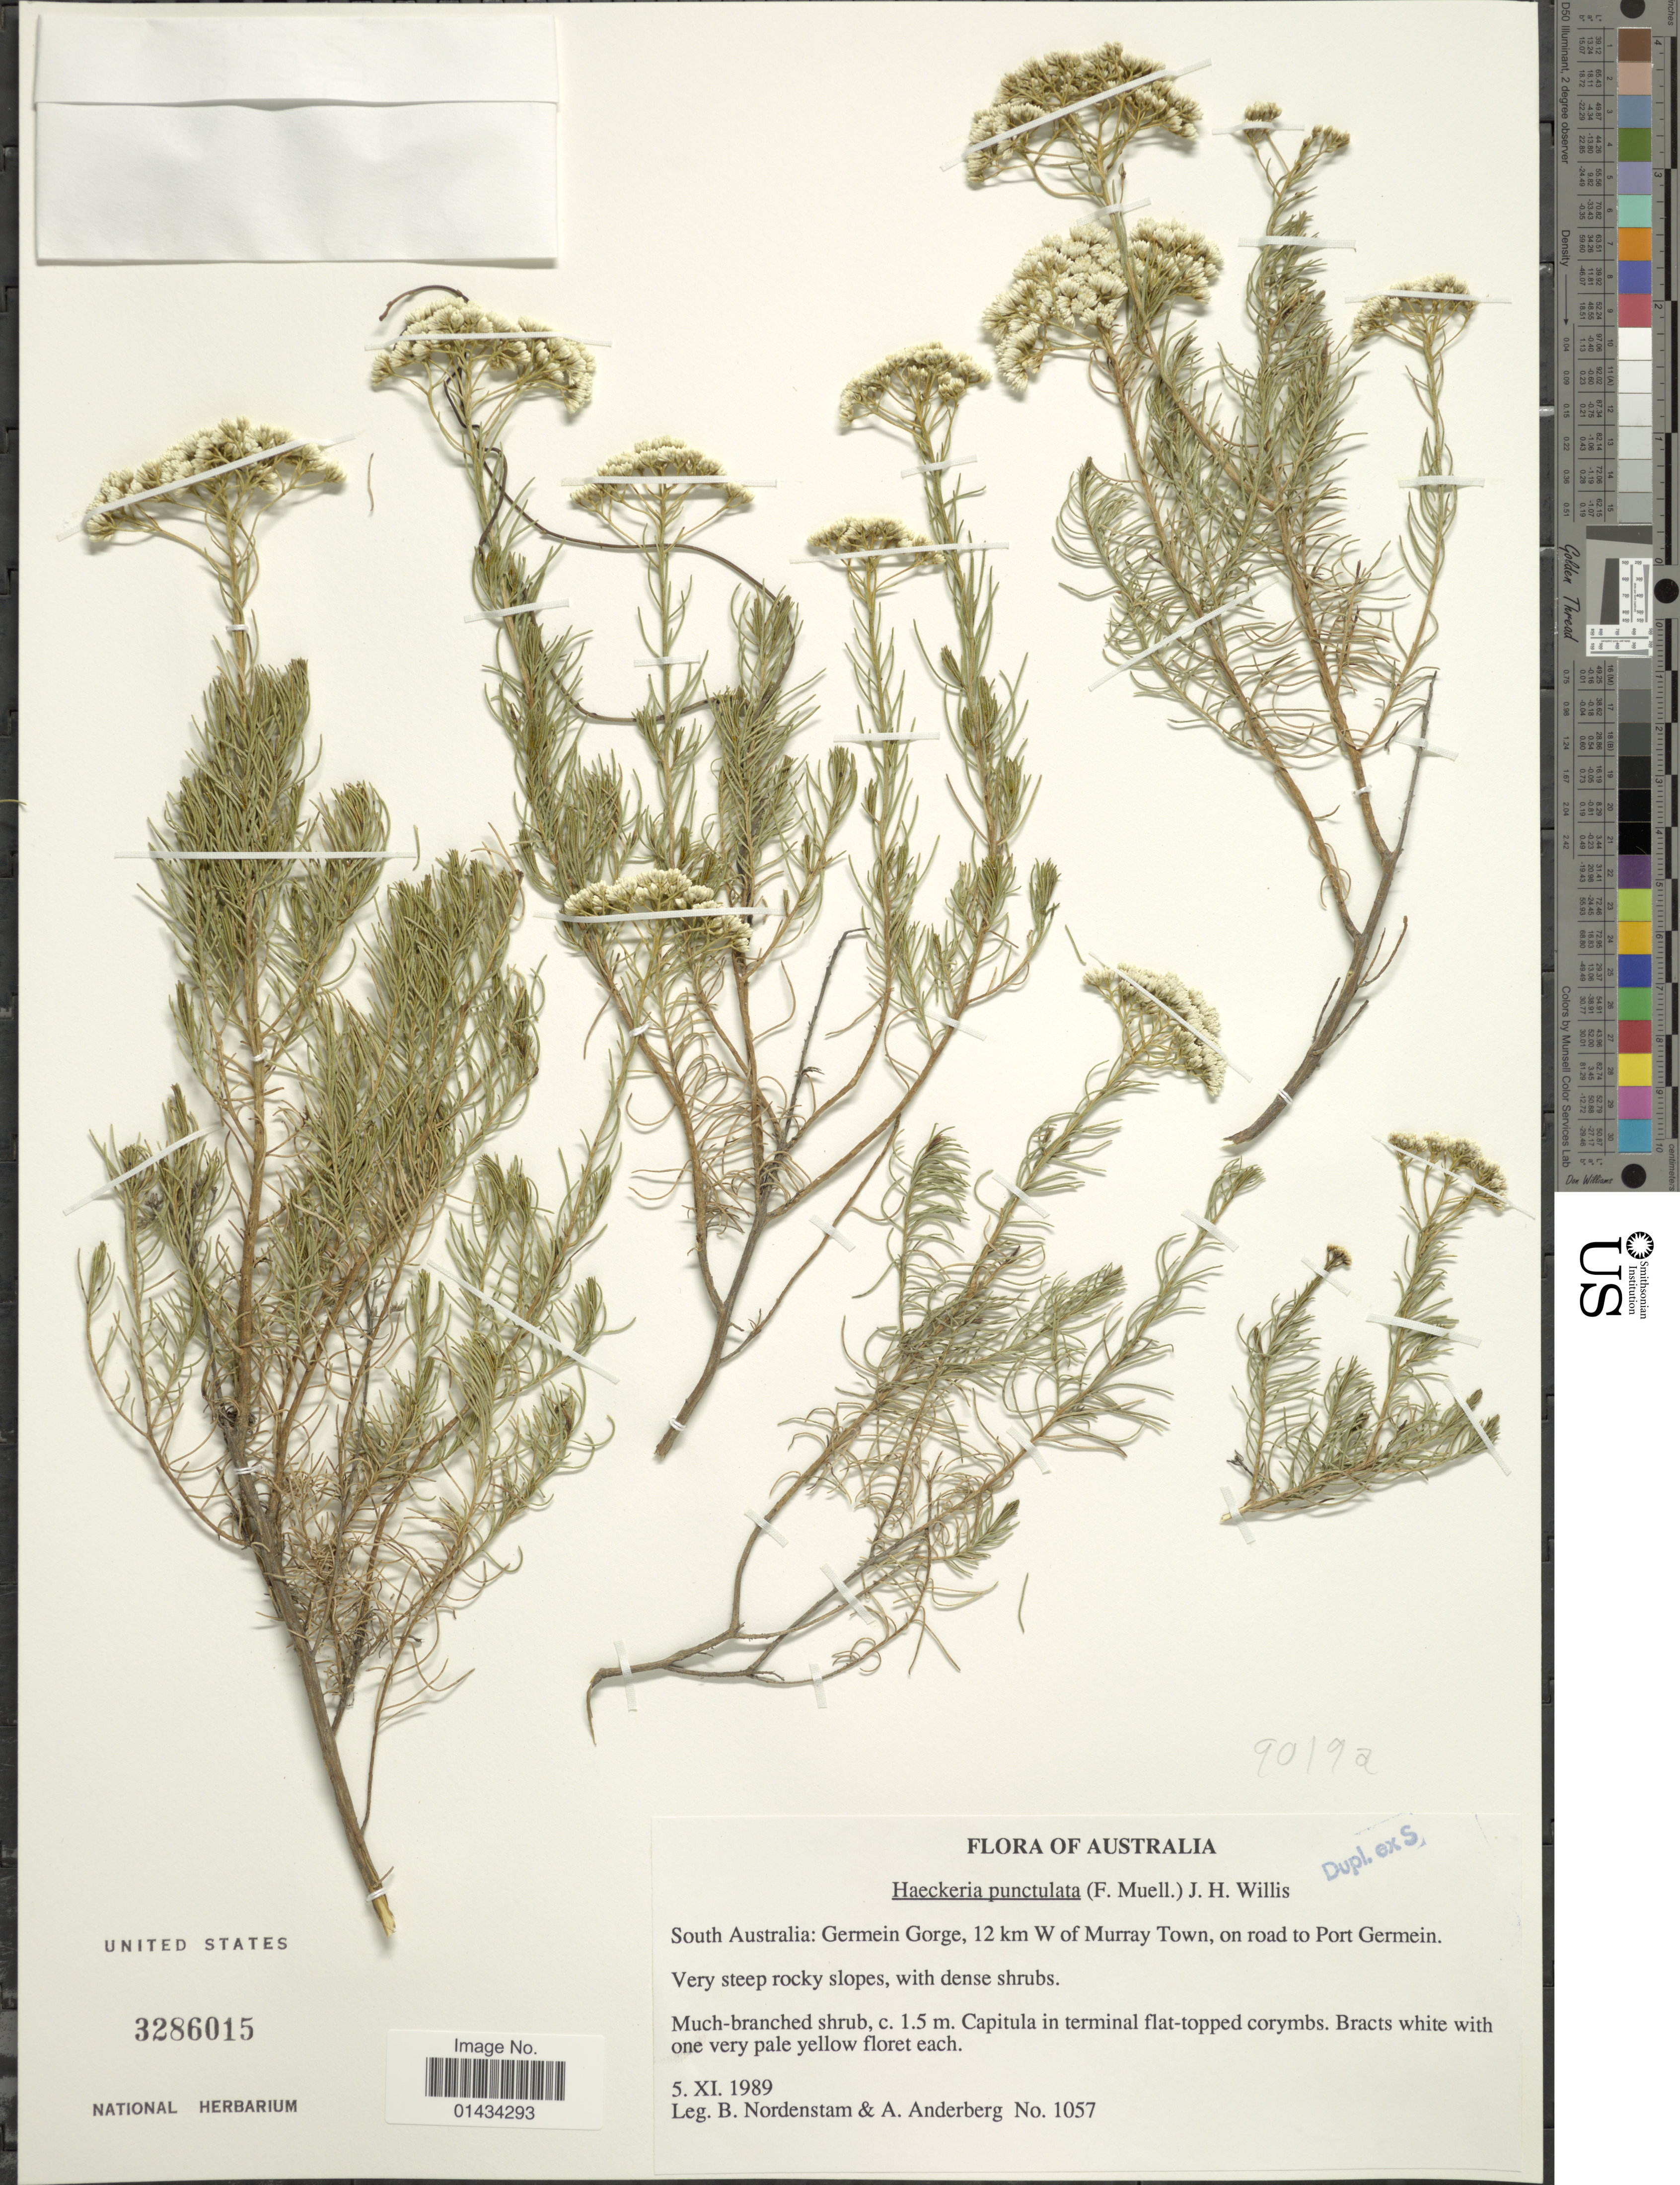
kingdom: Plantae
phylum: Tracheophyta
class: Magnoliopsida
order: Asterales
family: Asteraceae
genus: Haeckeria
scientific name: Haeckeria punctulata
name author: (F. Muell.) J.H. Willis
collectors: B. Nordenstam & A. A. Anderberg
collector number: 1057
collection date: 1989-11-05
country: Australia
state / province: South Australia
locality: Germein Gorge, 12 km W of Murray Town, on road to Port Germein, very steep rocky slopes, with dense shrubs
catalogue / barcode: US 3286015